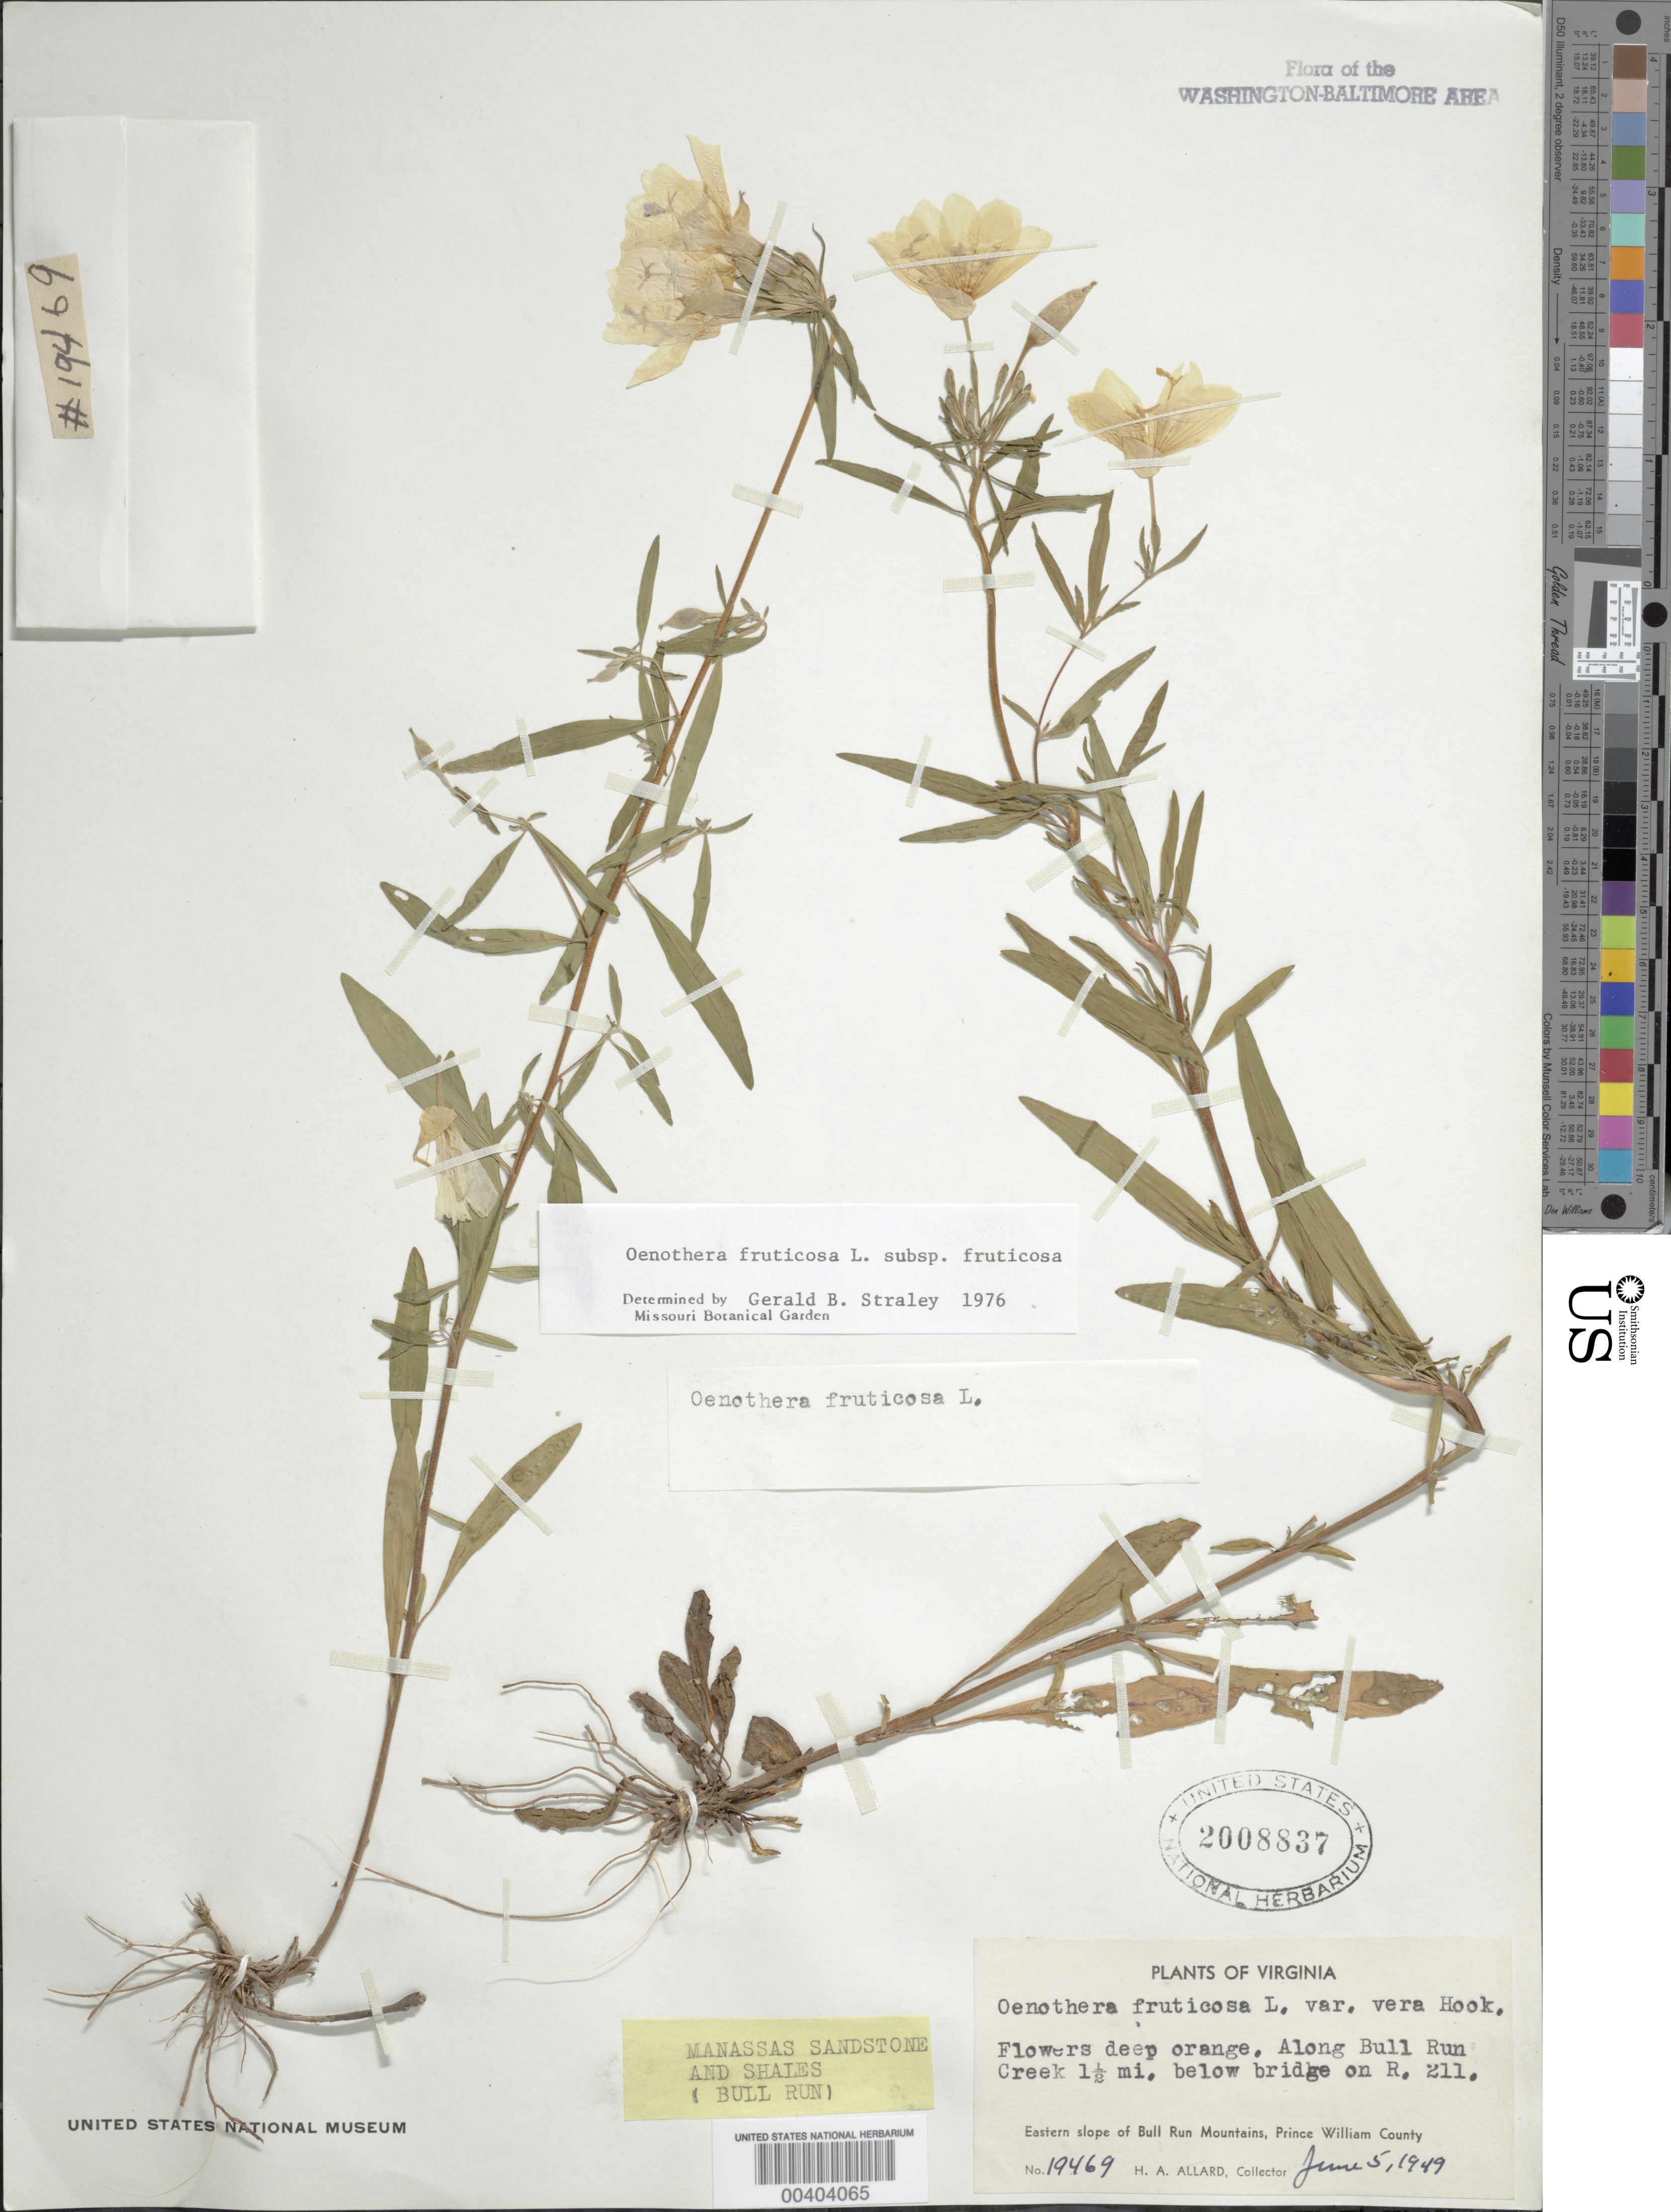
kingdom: Plantae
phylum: Tracheophyta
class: Magnoliopsida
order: Myrtales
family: Onagraceae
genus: Oenothera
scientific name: Oenothera fruticosa subsp. fruticosa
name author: L.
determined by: Straley, G. B.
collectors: H. A. Allard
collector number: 19469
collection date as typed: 05 Jun 1949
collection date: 1949-06-05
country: United States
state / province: Virginia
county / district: Prince William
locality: Bull Run Creek 1.5 mi. below Bridge on R. 211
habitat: Along creek, manassas sandstone and shales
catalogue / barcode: US 2008837